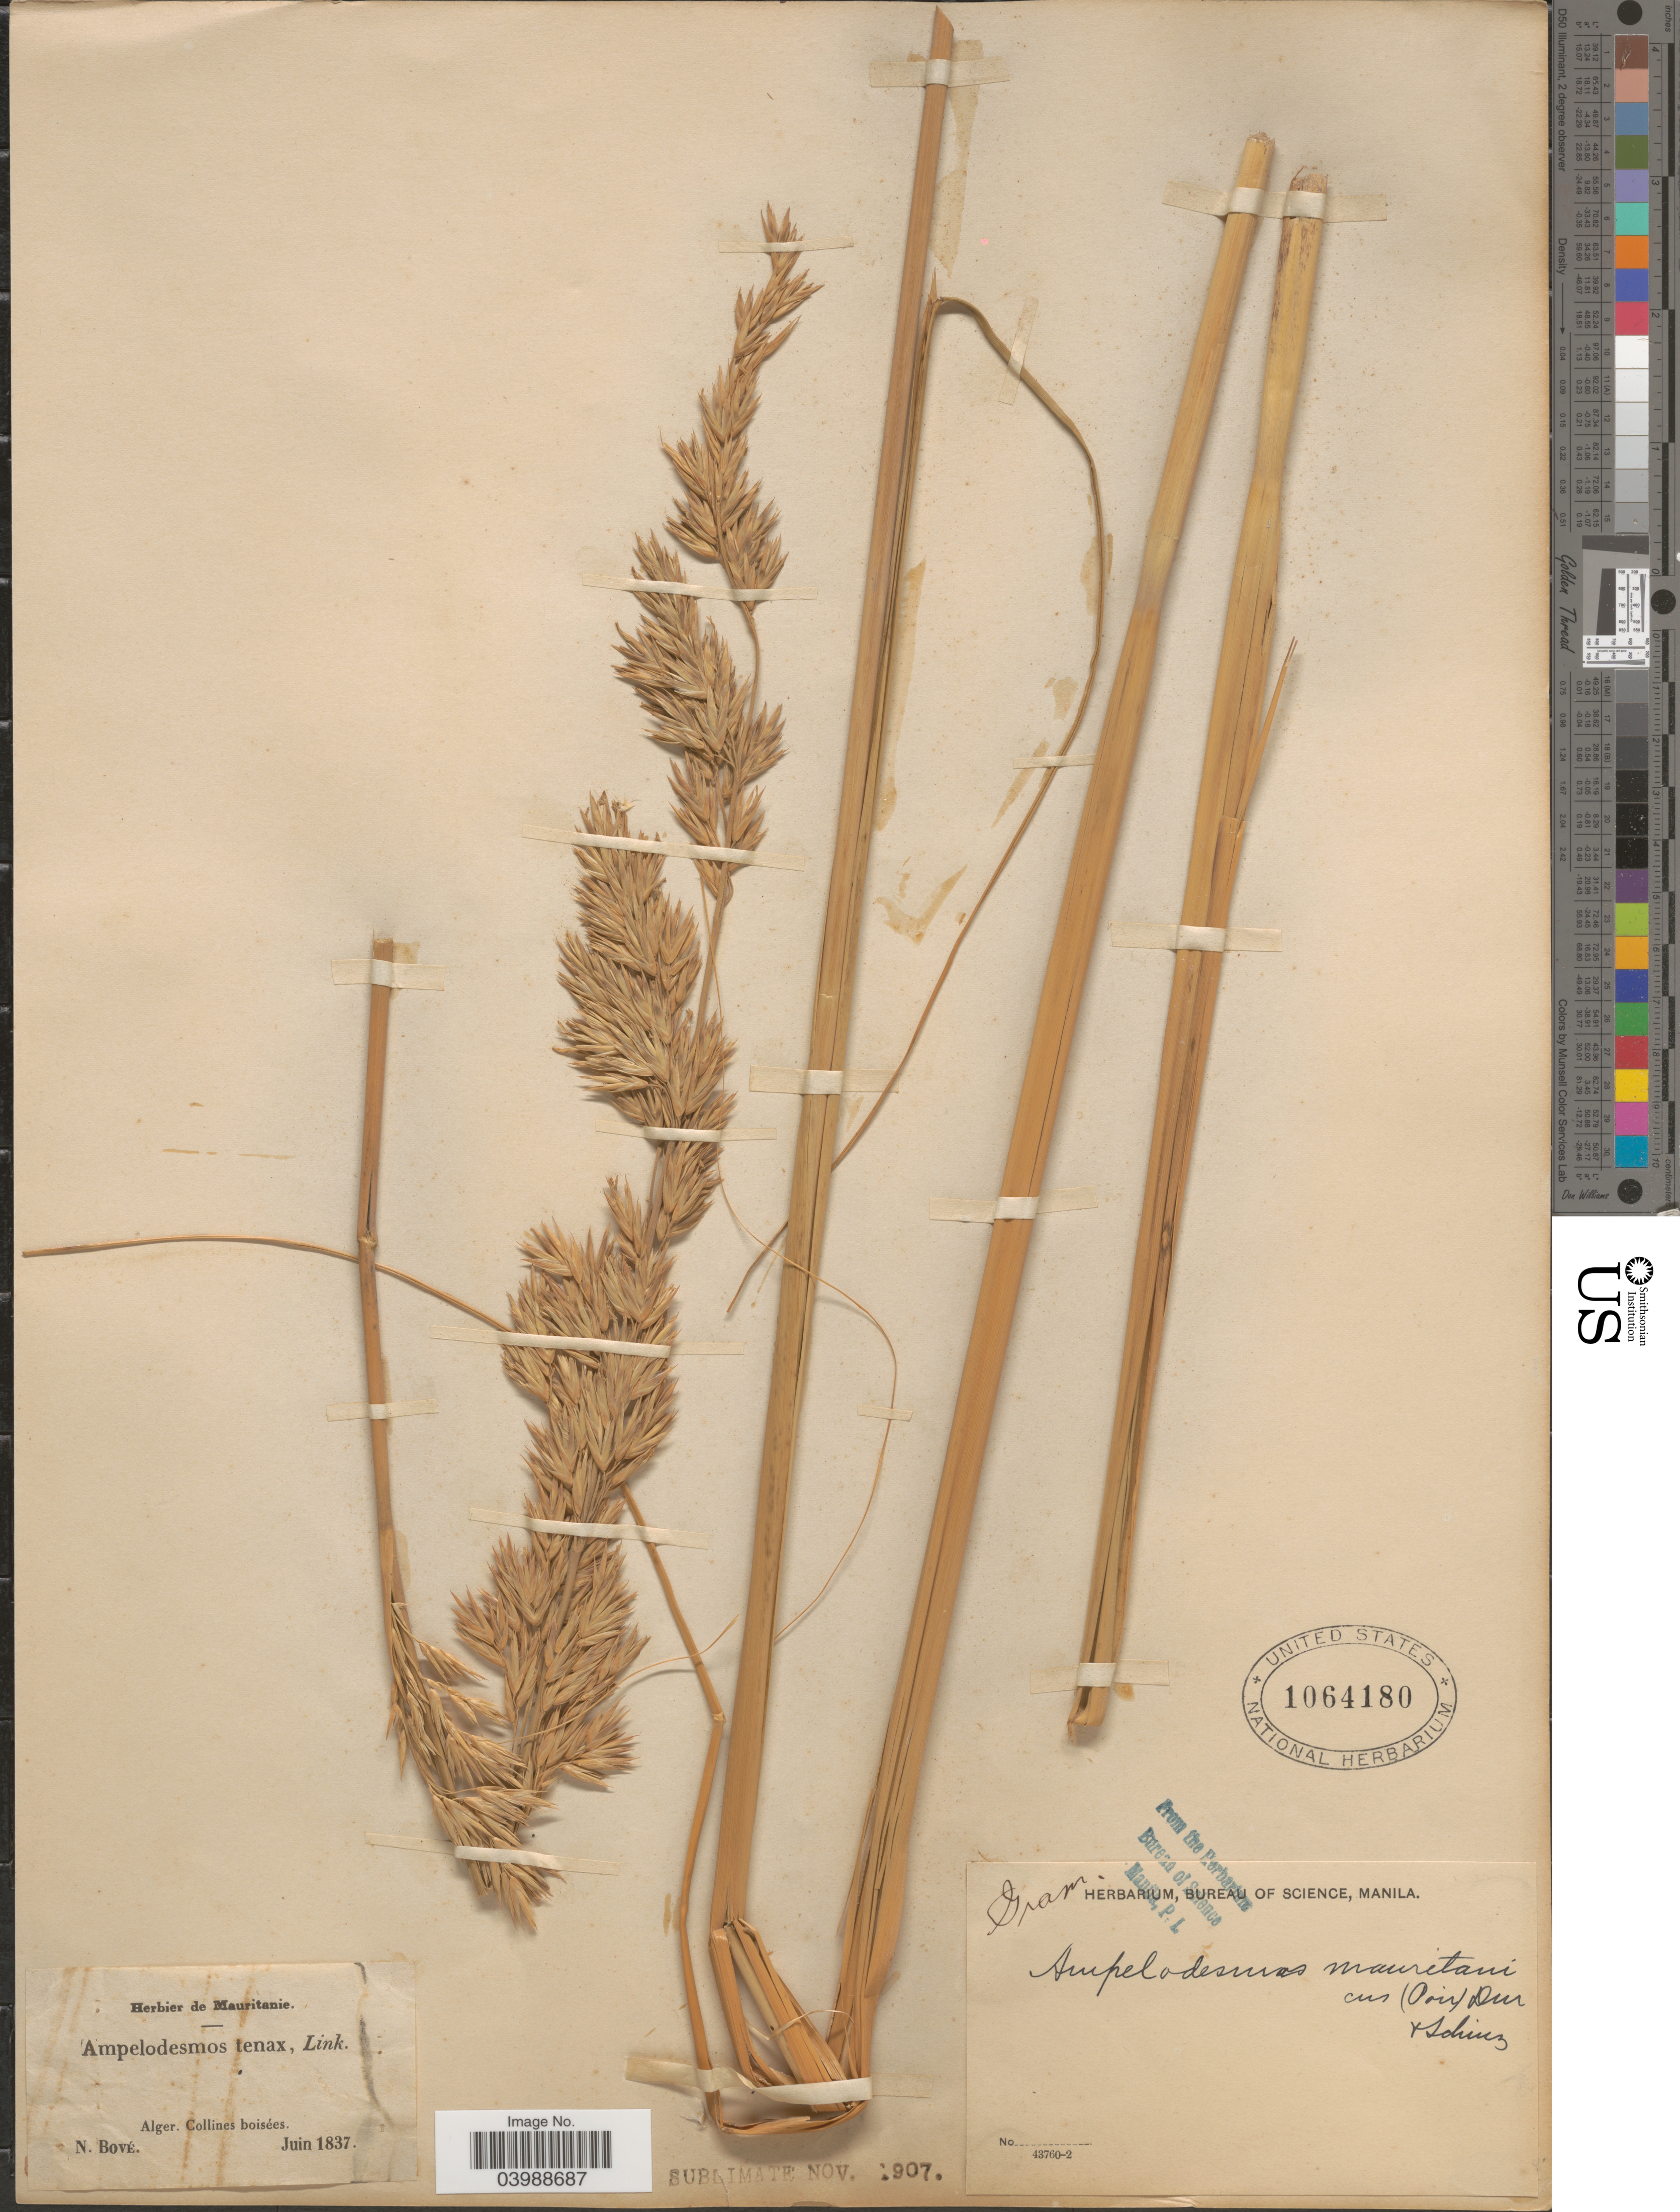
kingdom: Plantae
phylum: Tracheophyta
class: Liliopsida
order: Poales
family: Poaceae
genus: Ampelodesmos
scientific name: Ampelodesmos mauritanicus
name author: (Poir.) Durand & Schinz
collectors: N. Bové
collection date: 1837-06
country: Algeria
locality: Alger. Collines boisées.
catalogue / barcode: US 1064180